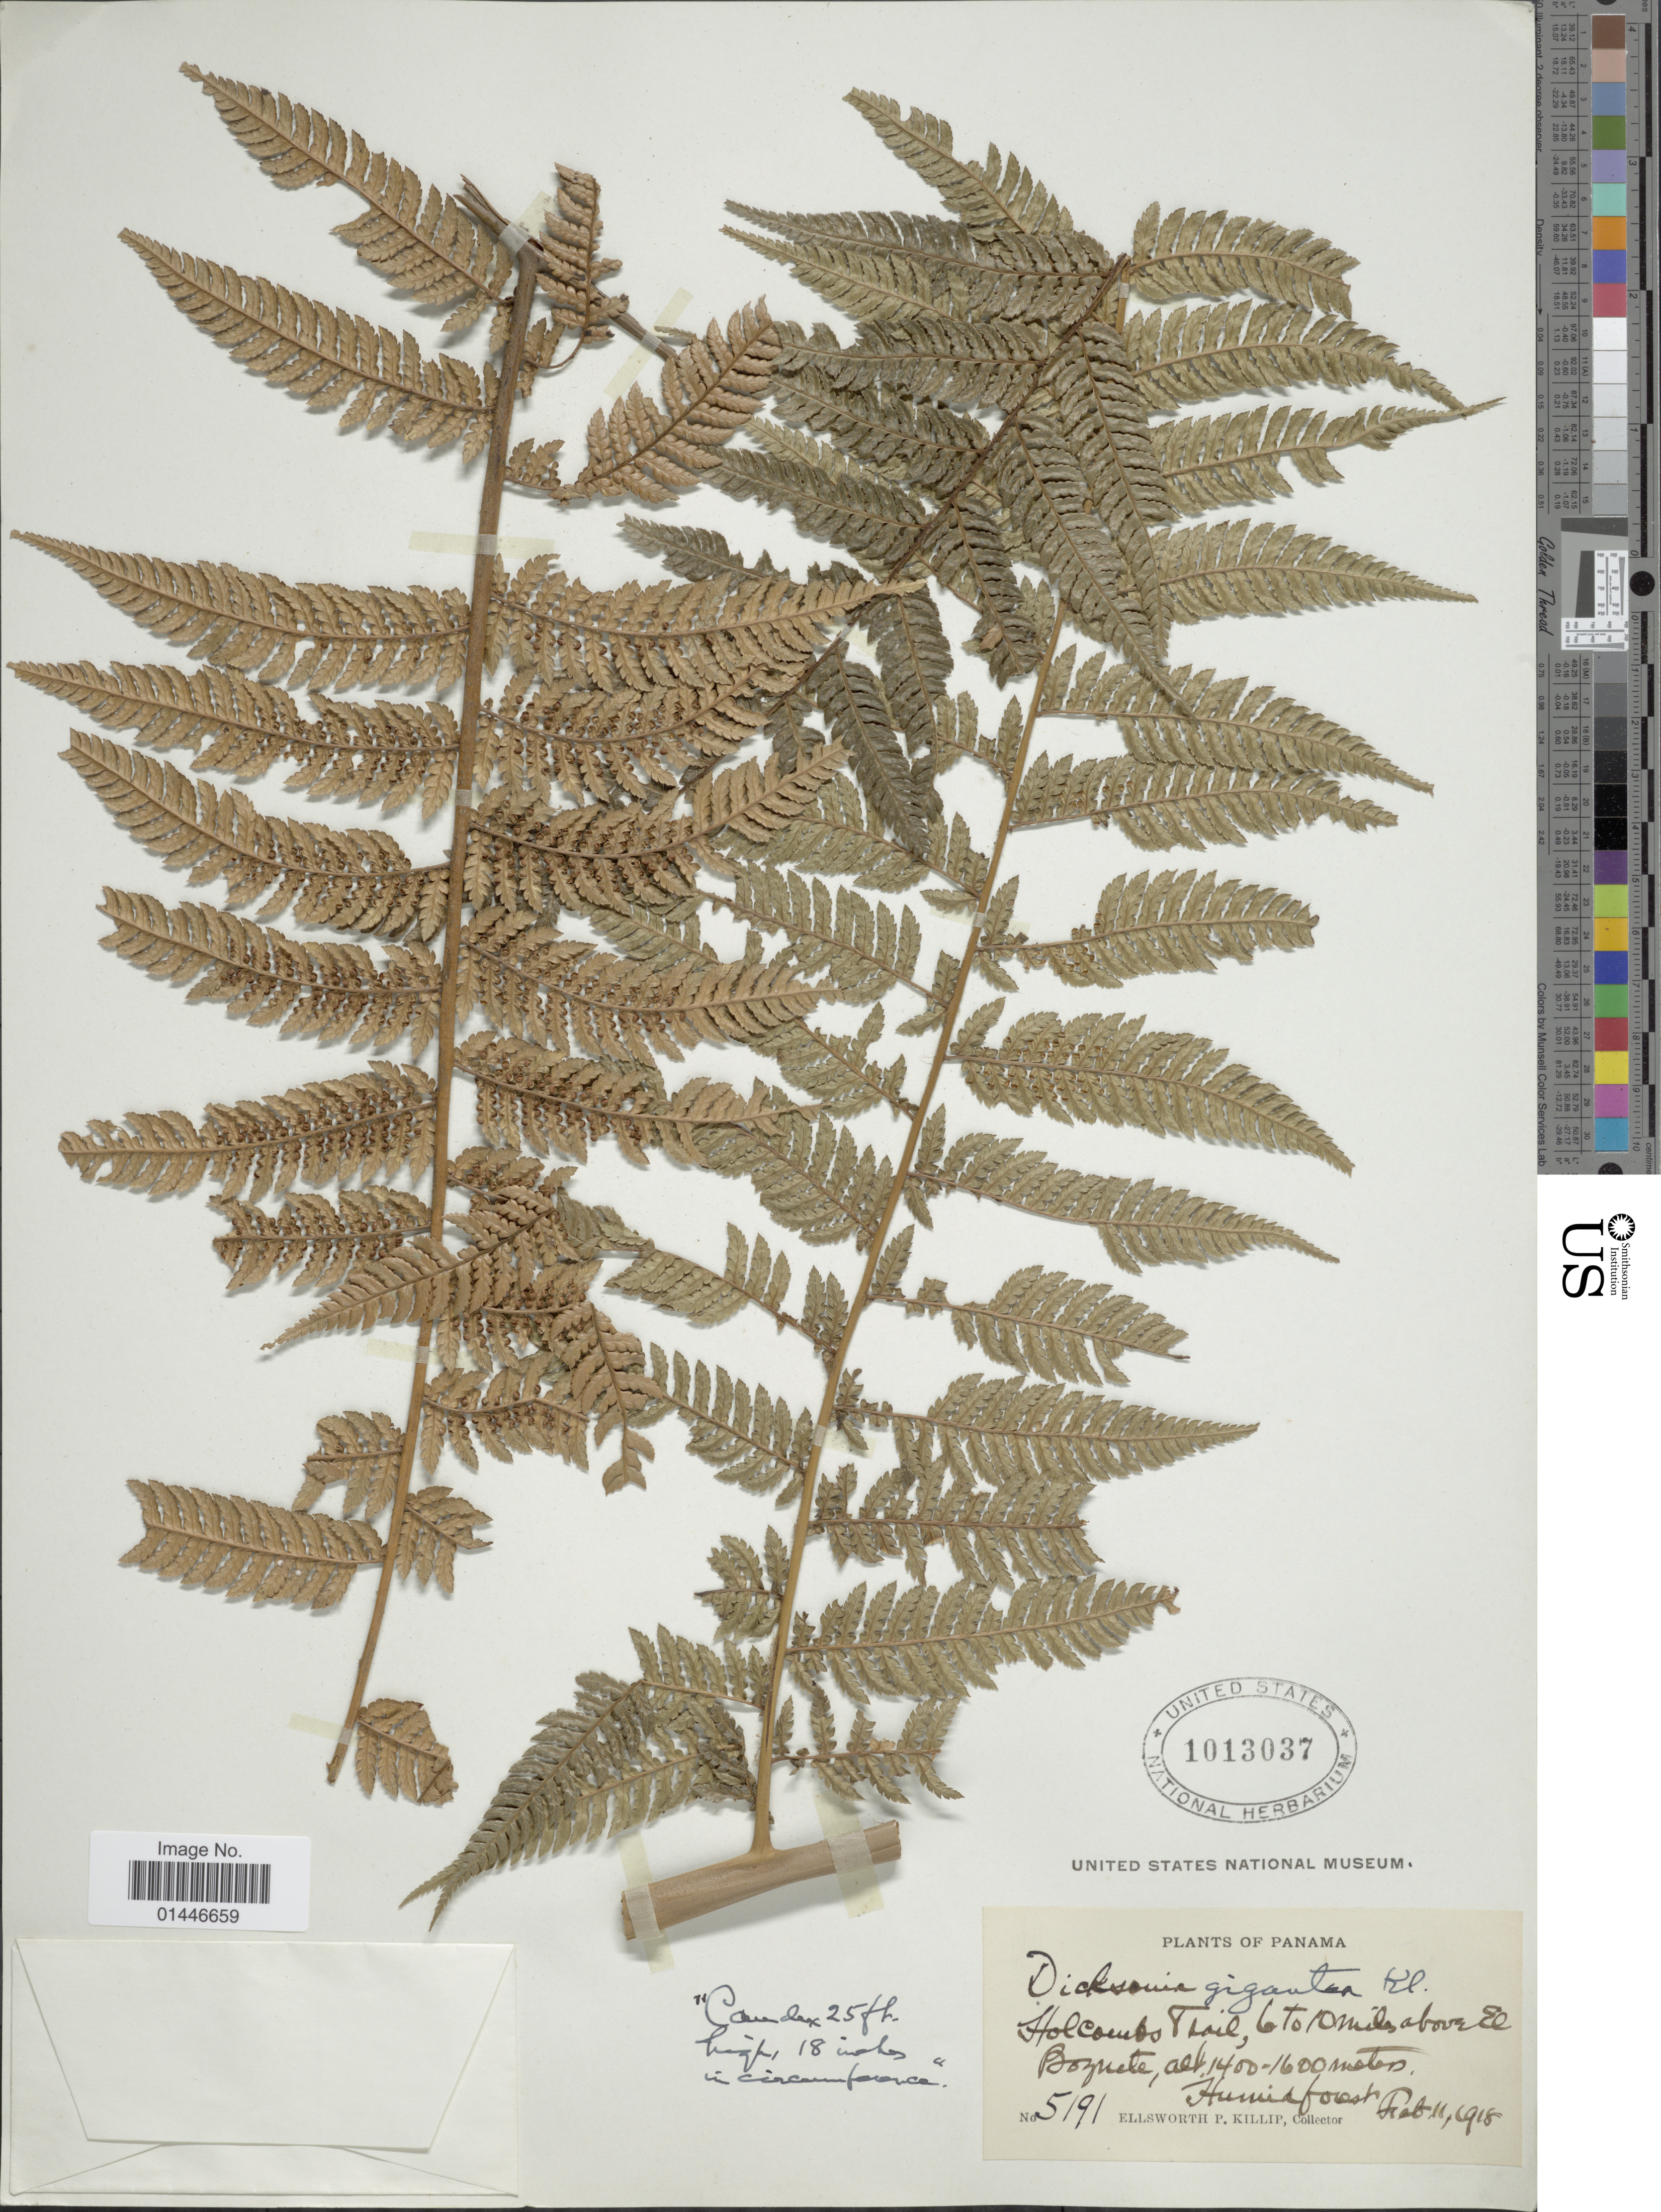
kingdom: Plantae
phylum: Tracheophyta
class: Polypodiopsida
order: Cyatheales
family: Dicksoniaceae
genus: Dicksonia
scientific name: Dicksonia gigantea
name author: H. Karst.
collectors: E. P. Killip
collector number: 5191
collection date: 1918-02-11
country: Panama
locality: Holcombs Trail, 6 to 10 miles above El Boquete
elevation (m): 1400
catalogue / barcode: US 1013037